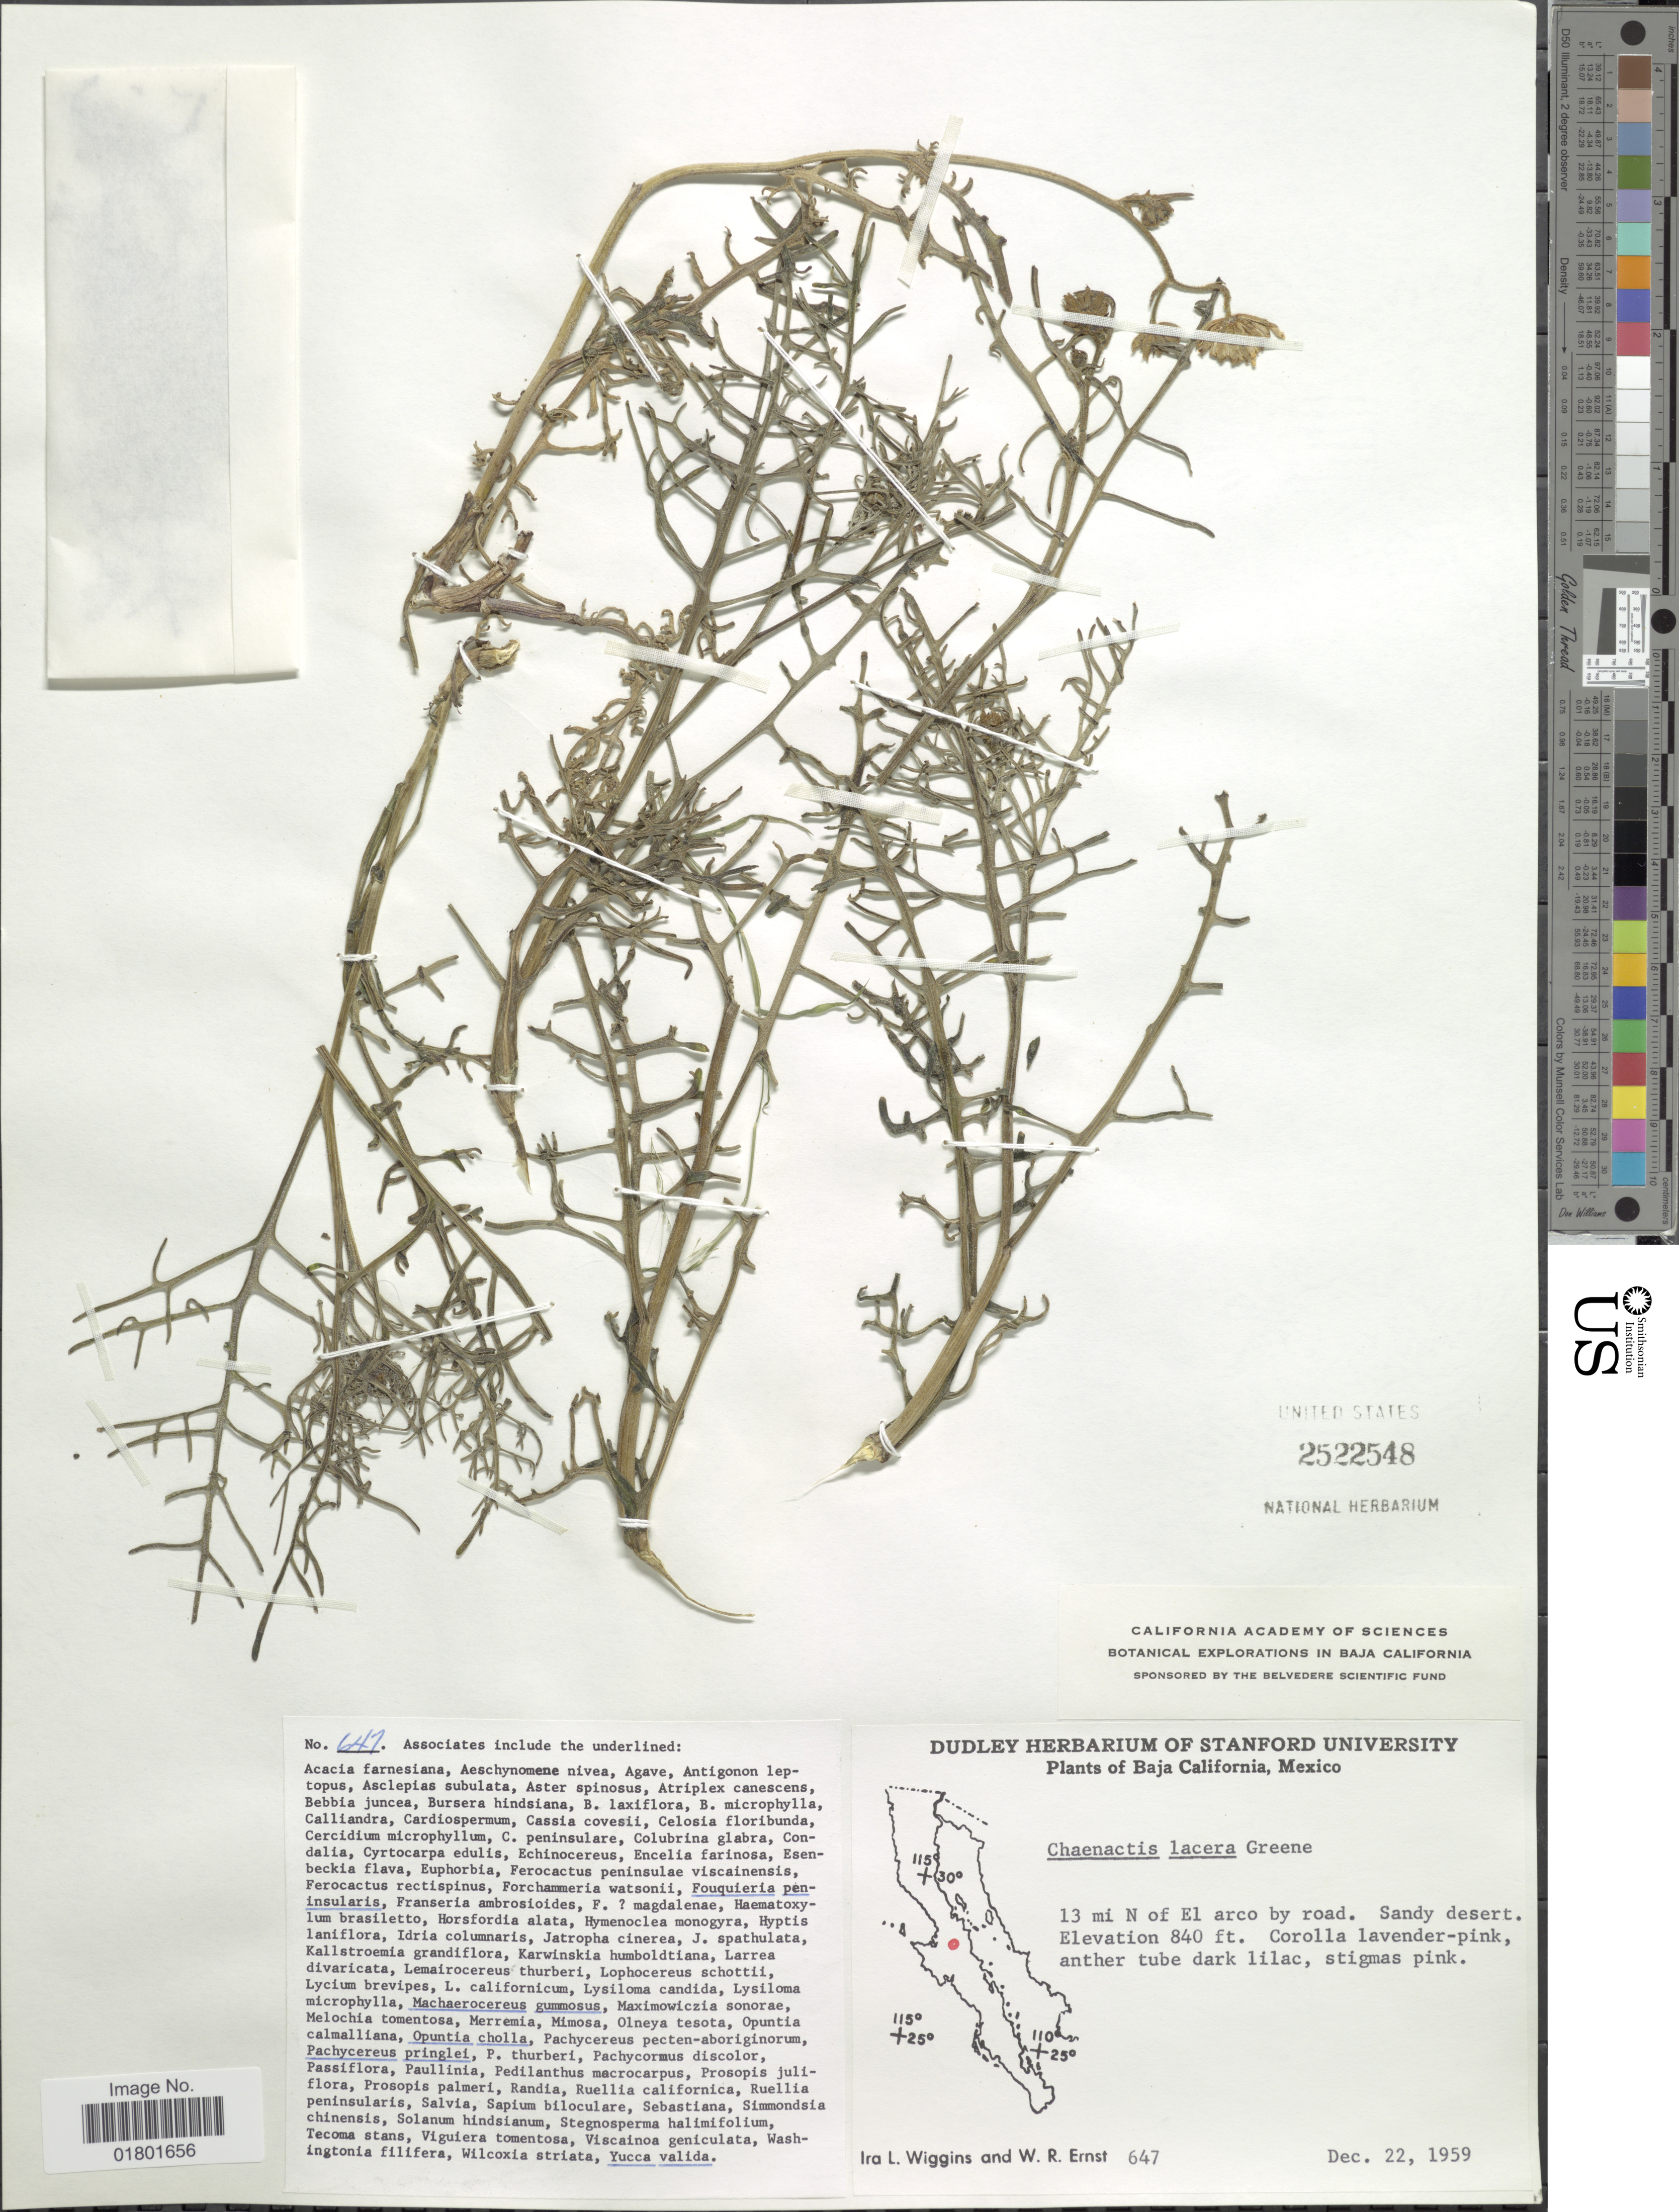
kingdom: Plantae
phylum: Tracheophyta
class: Magnoliopsida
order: Asterales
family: Asteraceae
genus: Chaenactis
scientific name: Chaenactis lacera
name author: Greene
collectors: I. L. Wiggins & W. R. Ernst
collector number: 647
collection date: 1959-12-22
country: Mexico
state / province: Baja California Sur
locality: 13 mi N of El arco by road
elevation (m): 256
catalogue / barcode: US 2522548